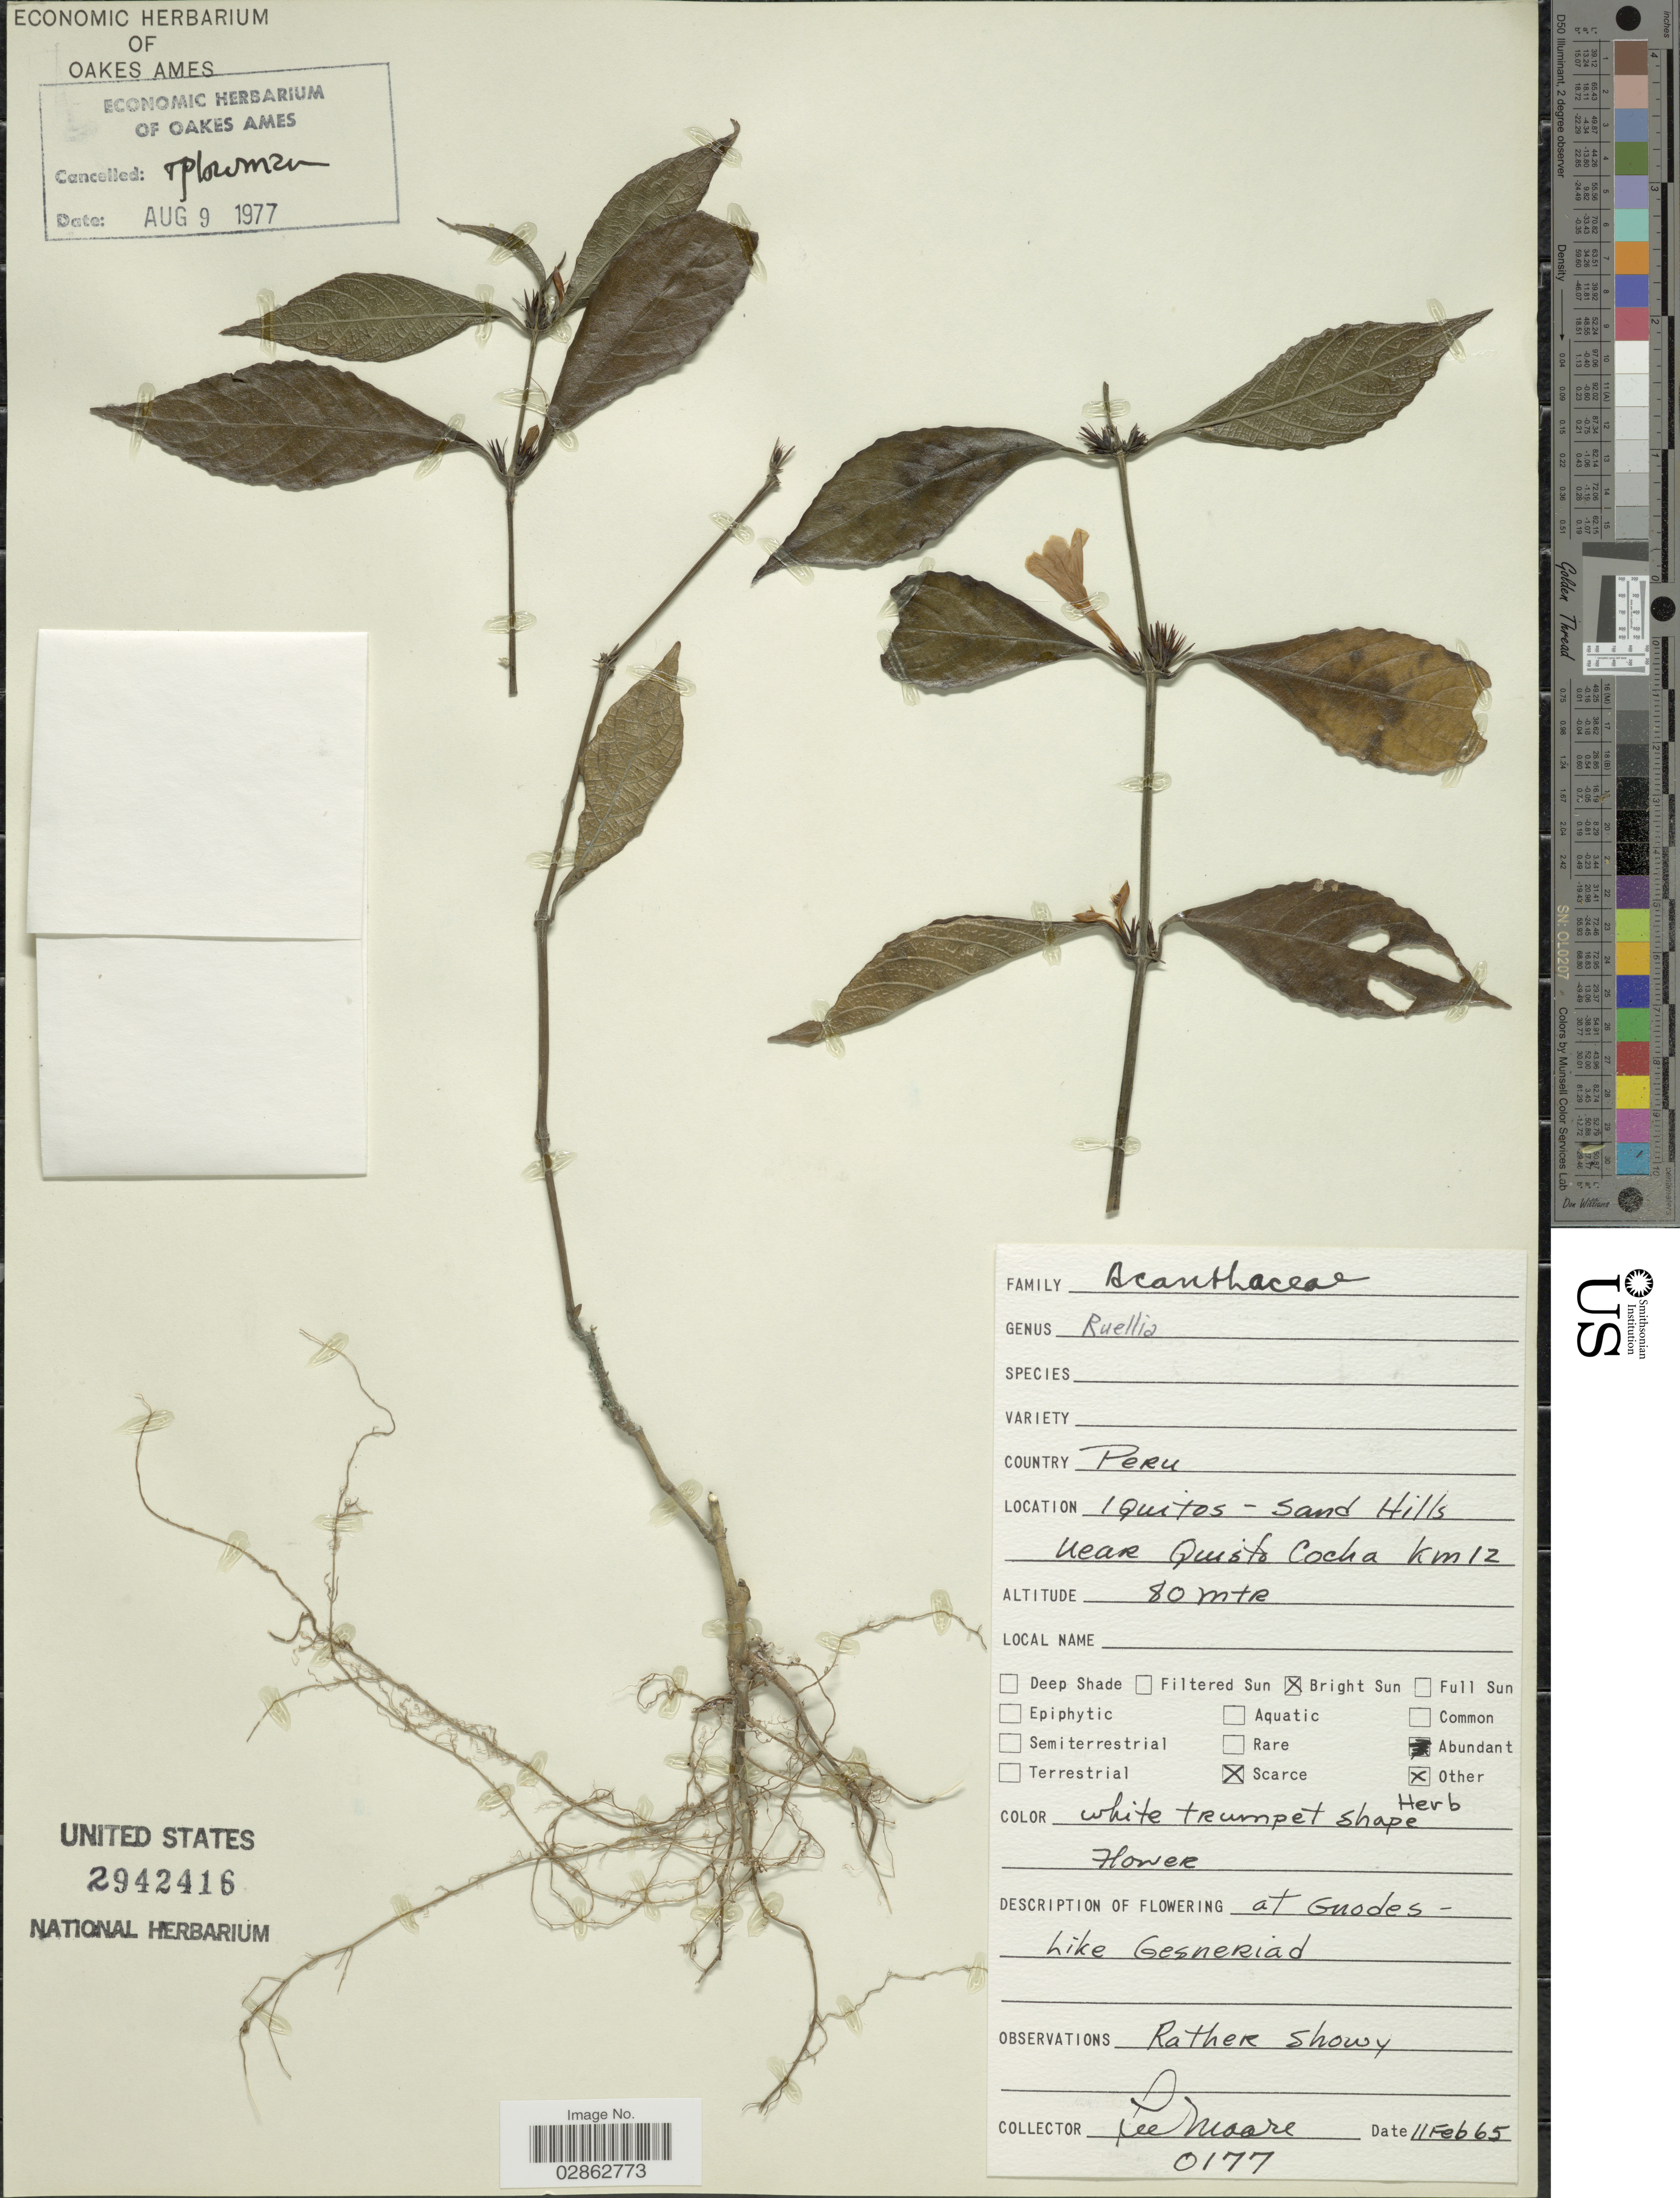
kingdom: Plantae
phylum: Tracheophyta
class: Magnoliopsida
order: Lamiales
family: Acanthaceae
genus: Ruellia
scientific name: Ruellia sp.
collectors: L. Moore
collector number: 0177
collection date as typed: Transcribed d/m/y: 11/2/65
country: Peru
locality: Iquitos-Sand Hills near Quisto Cocha km 12.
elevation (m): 80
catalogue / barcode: US 2942416